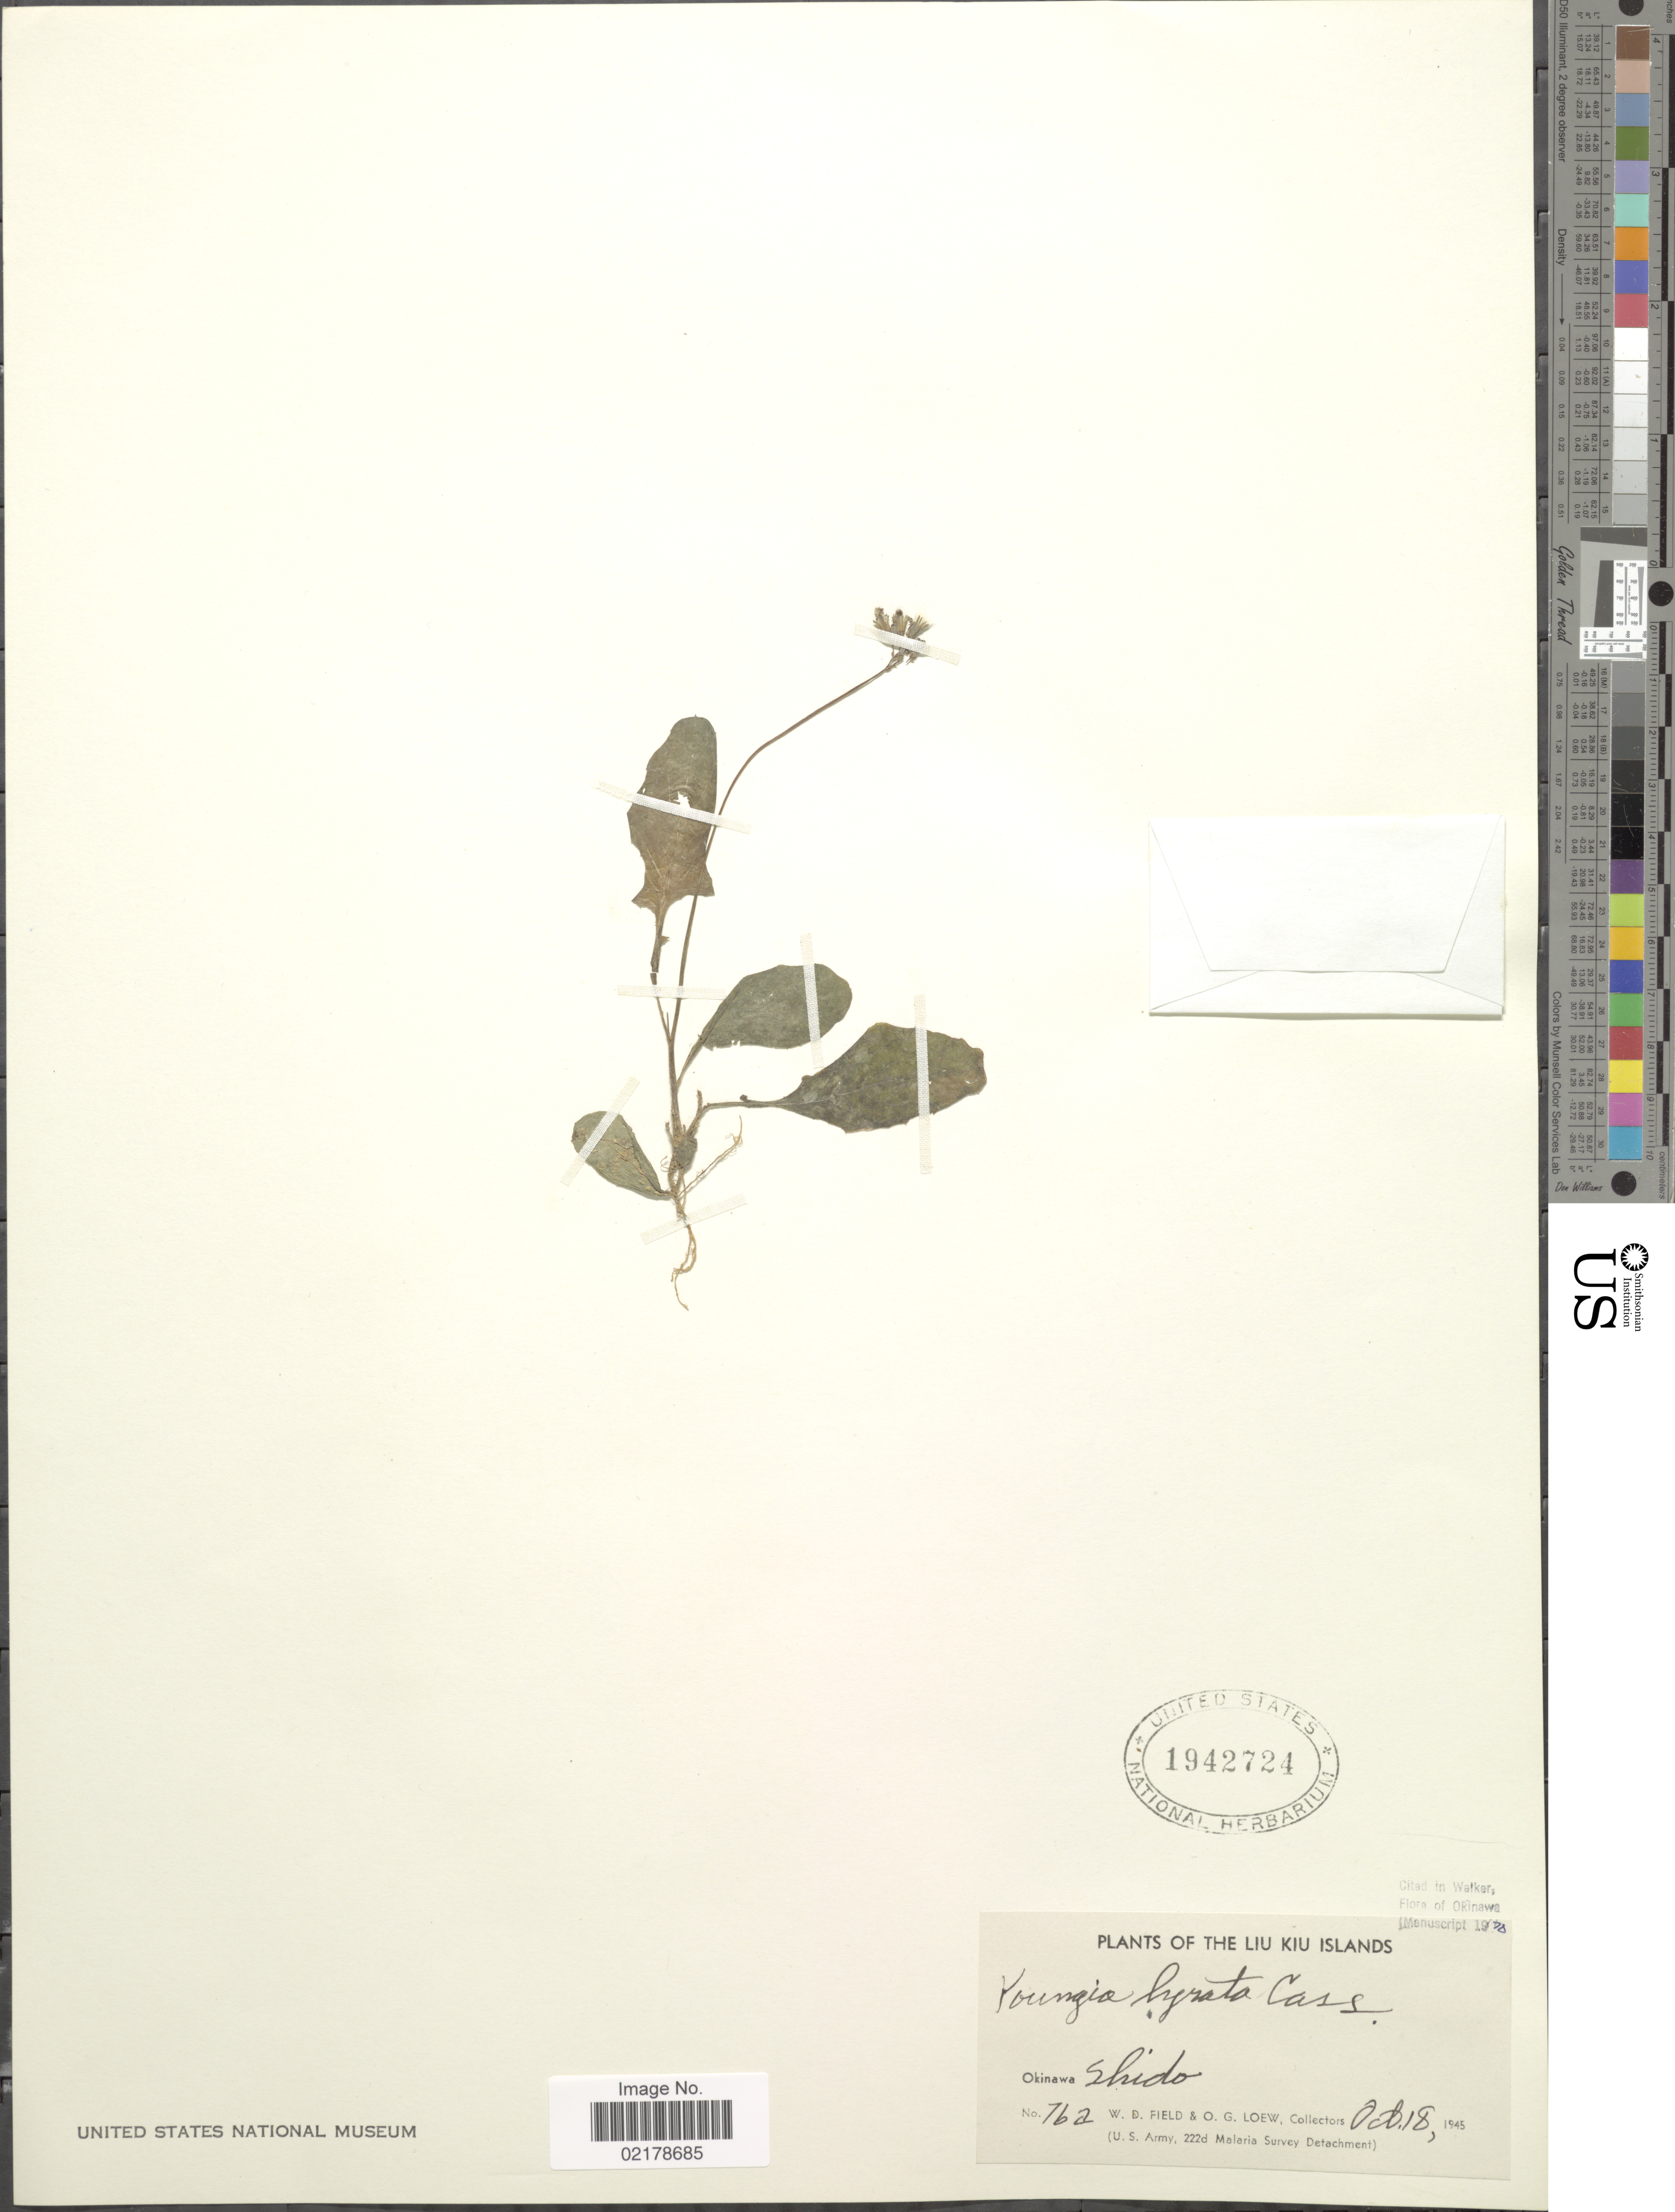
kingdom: Plantae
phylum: Tracheophyta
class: Magnoliopsida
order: Asterales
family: Asteraceae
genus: Youngia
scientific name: Youngia japonica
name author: (L.) DC.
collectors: W. D. Field & O. G. Loew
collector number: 76a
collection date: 1945-10-18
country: Japan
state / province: Okinawa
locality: Liu Kiu Islands. Okinawa Shido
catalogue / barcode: US 1942724